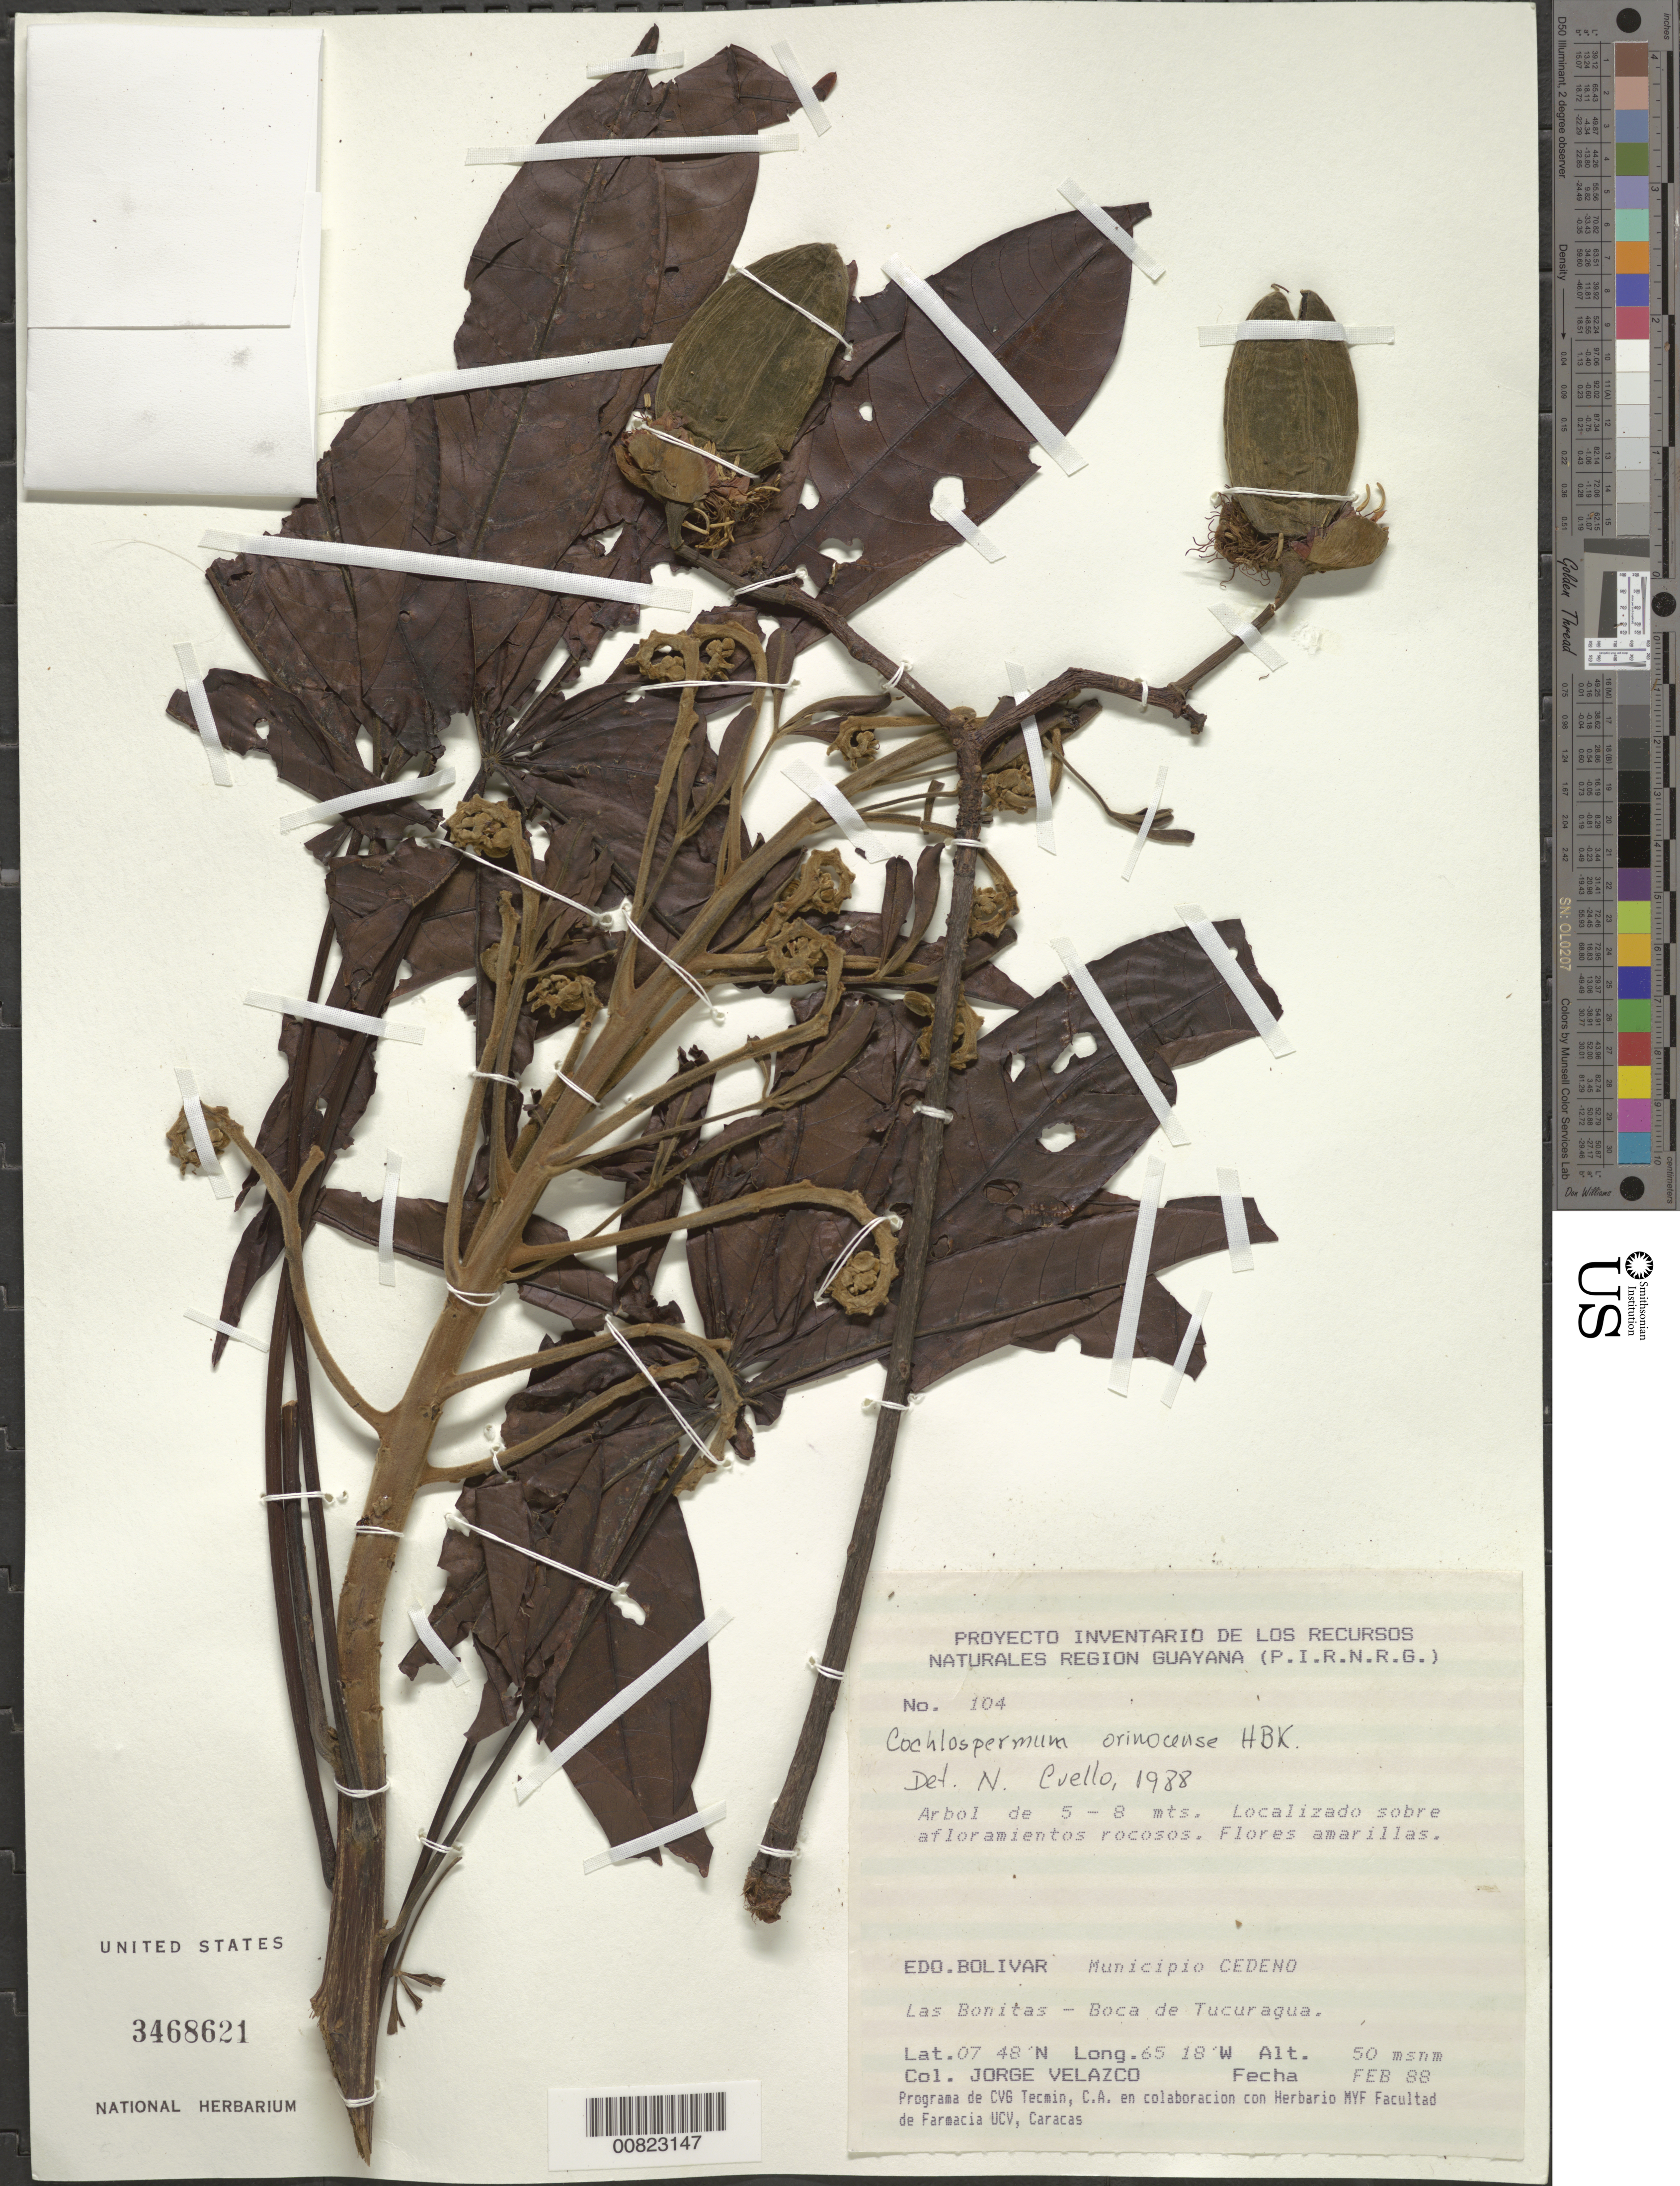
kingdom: Plantae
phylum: Tracheophyta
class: Magnoliopsida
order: Malvales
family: Cochlospermaceae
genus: Cochlospermum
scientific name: Cochlospermum orinocense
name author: (Kunth) Steud.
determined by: Cuello, Nidia L.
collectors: J. Velazco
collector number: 104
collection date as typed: Feb-88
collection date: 1988-02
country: Venezuela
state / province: Bolívar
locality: Mun. Cedeño, Las Bonitas-Boca de Tucuragua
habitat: Localizado sobre afloramientos rocosos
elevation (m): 50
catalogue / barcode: US 3468621